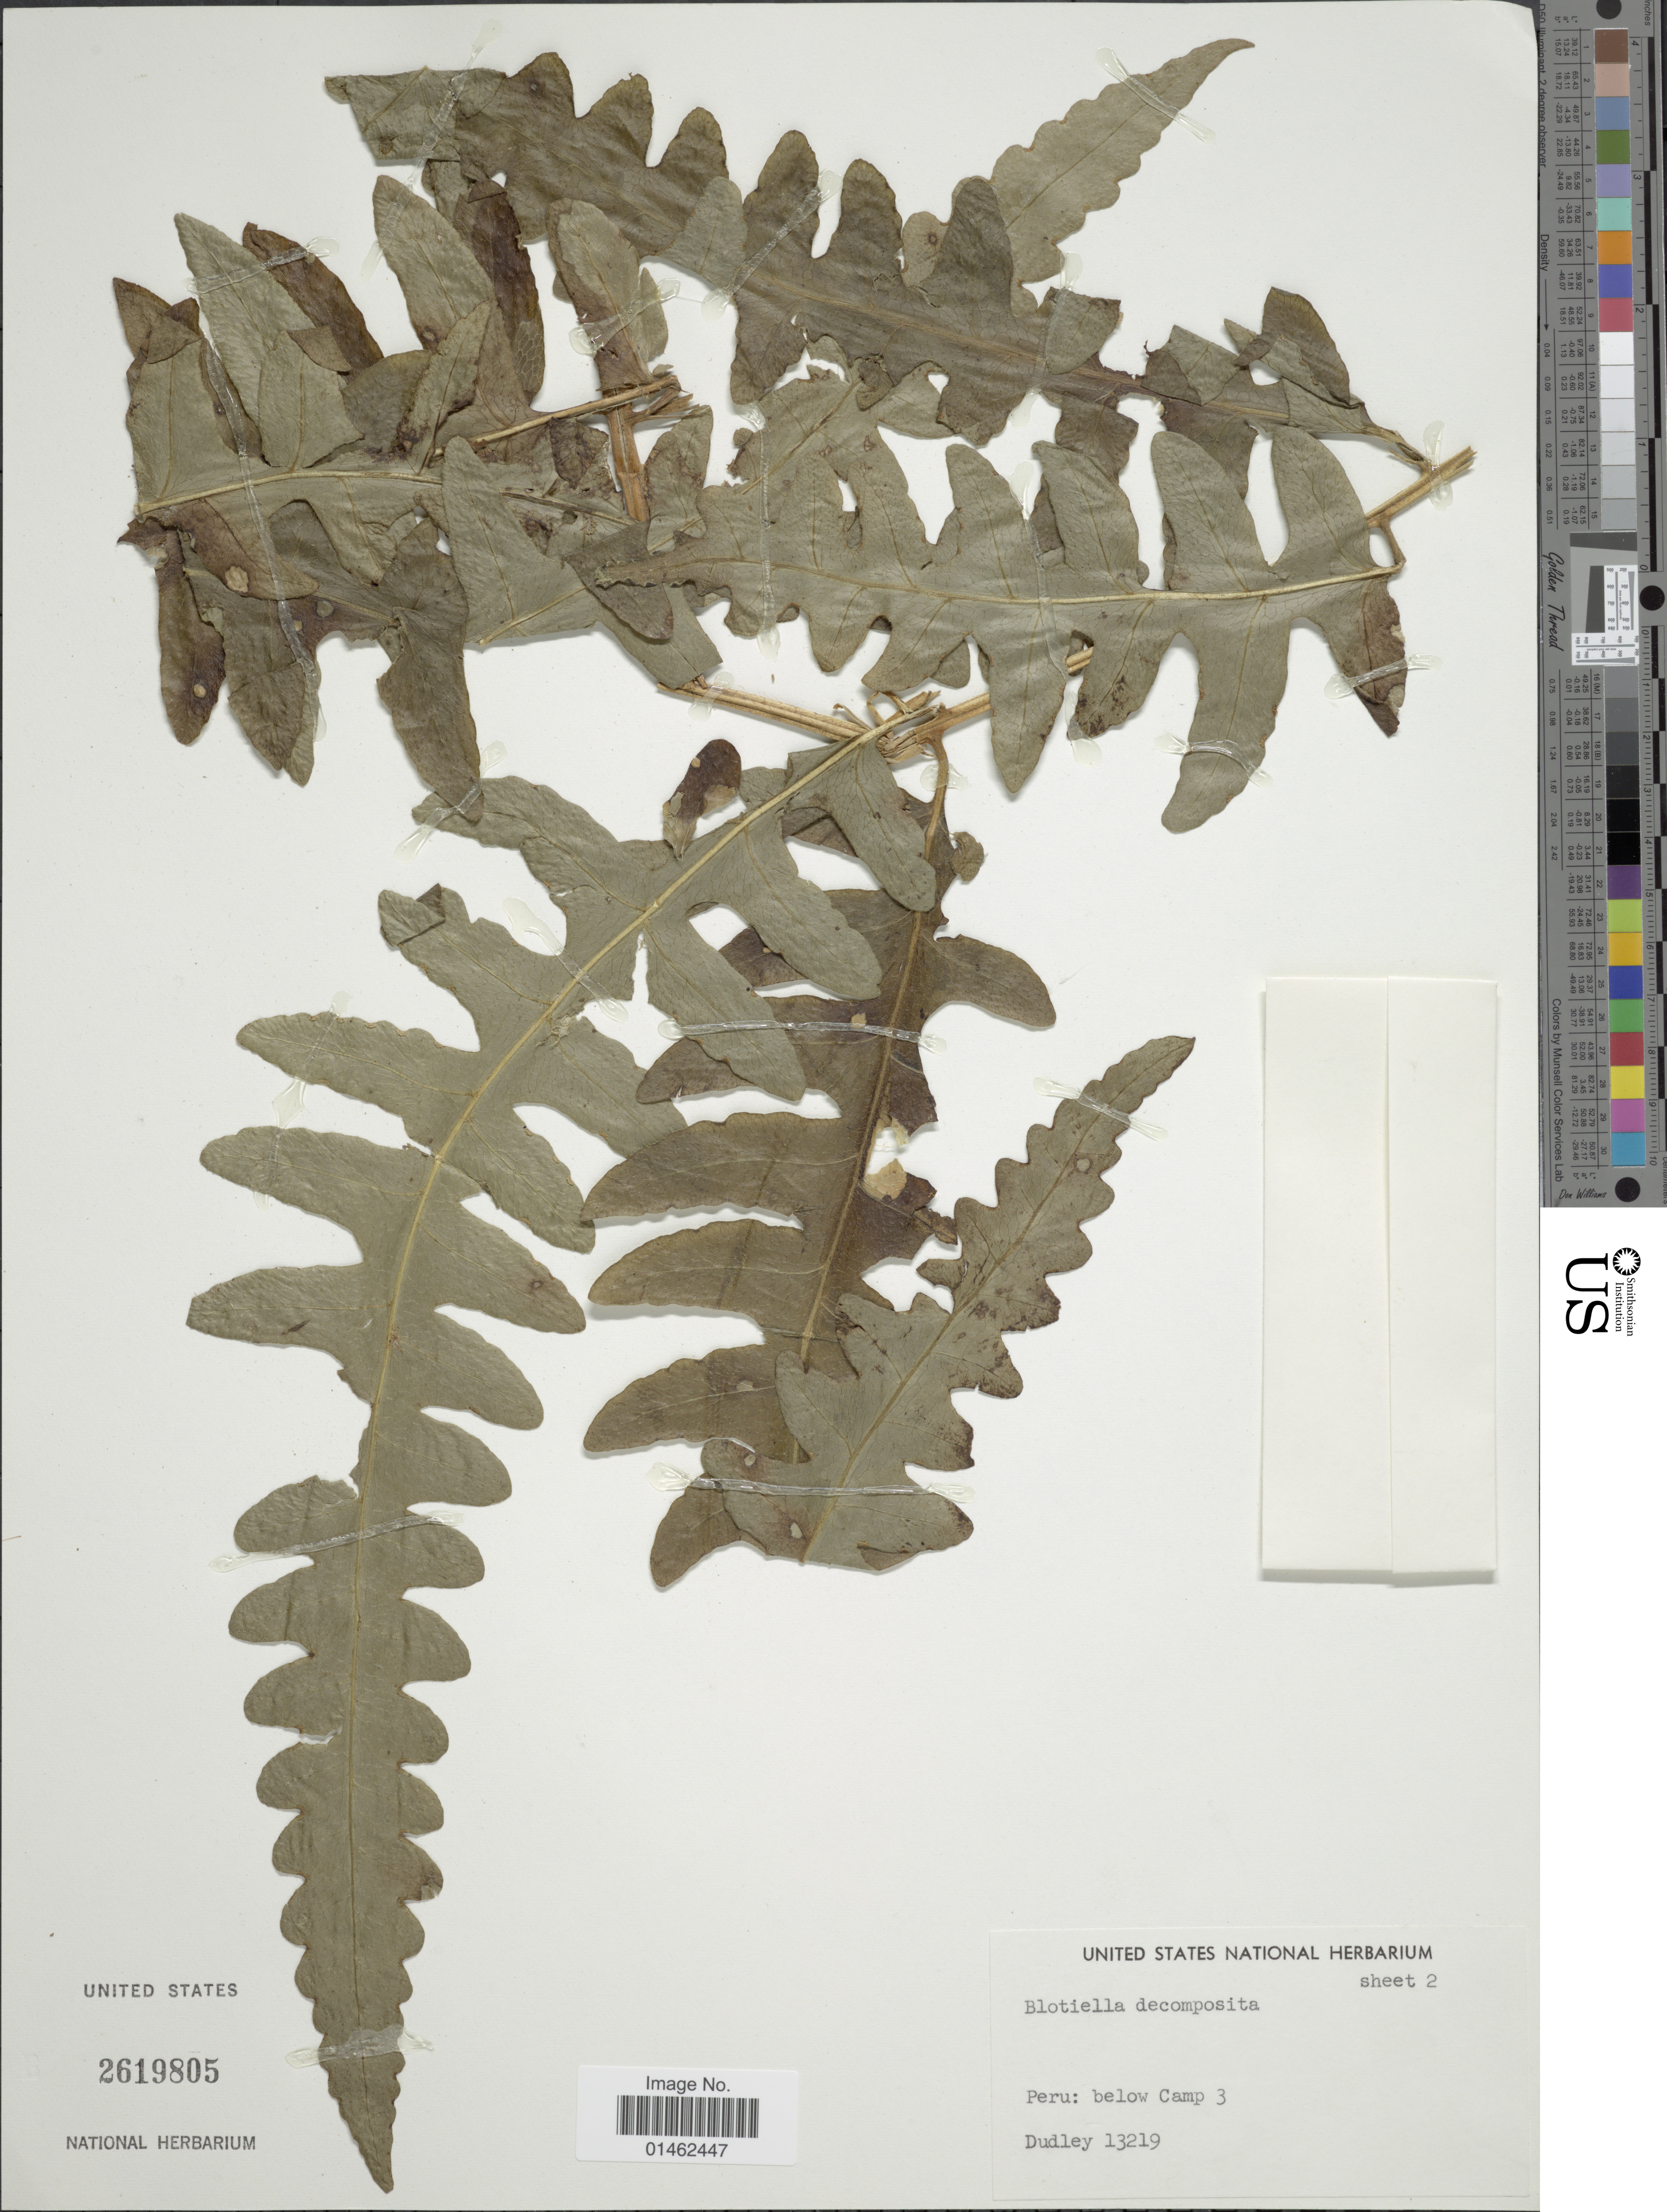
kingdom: Plantae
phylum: Tracheophyta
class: Polypodiopsida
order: Polypodiales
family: Dennstaedtiaceae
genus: Blotiella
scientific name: Blotiella lindeniana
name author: (Hook.) R.M. Tryon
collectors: Dudley, --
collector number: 13219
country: Peru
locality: Below Camp 3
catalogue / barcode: US 2619805